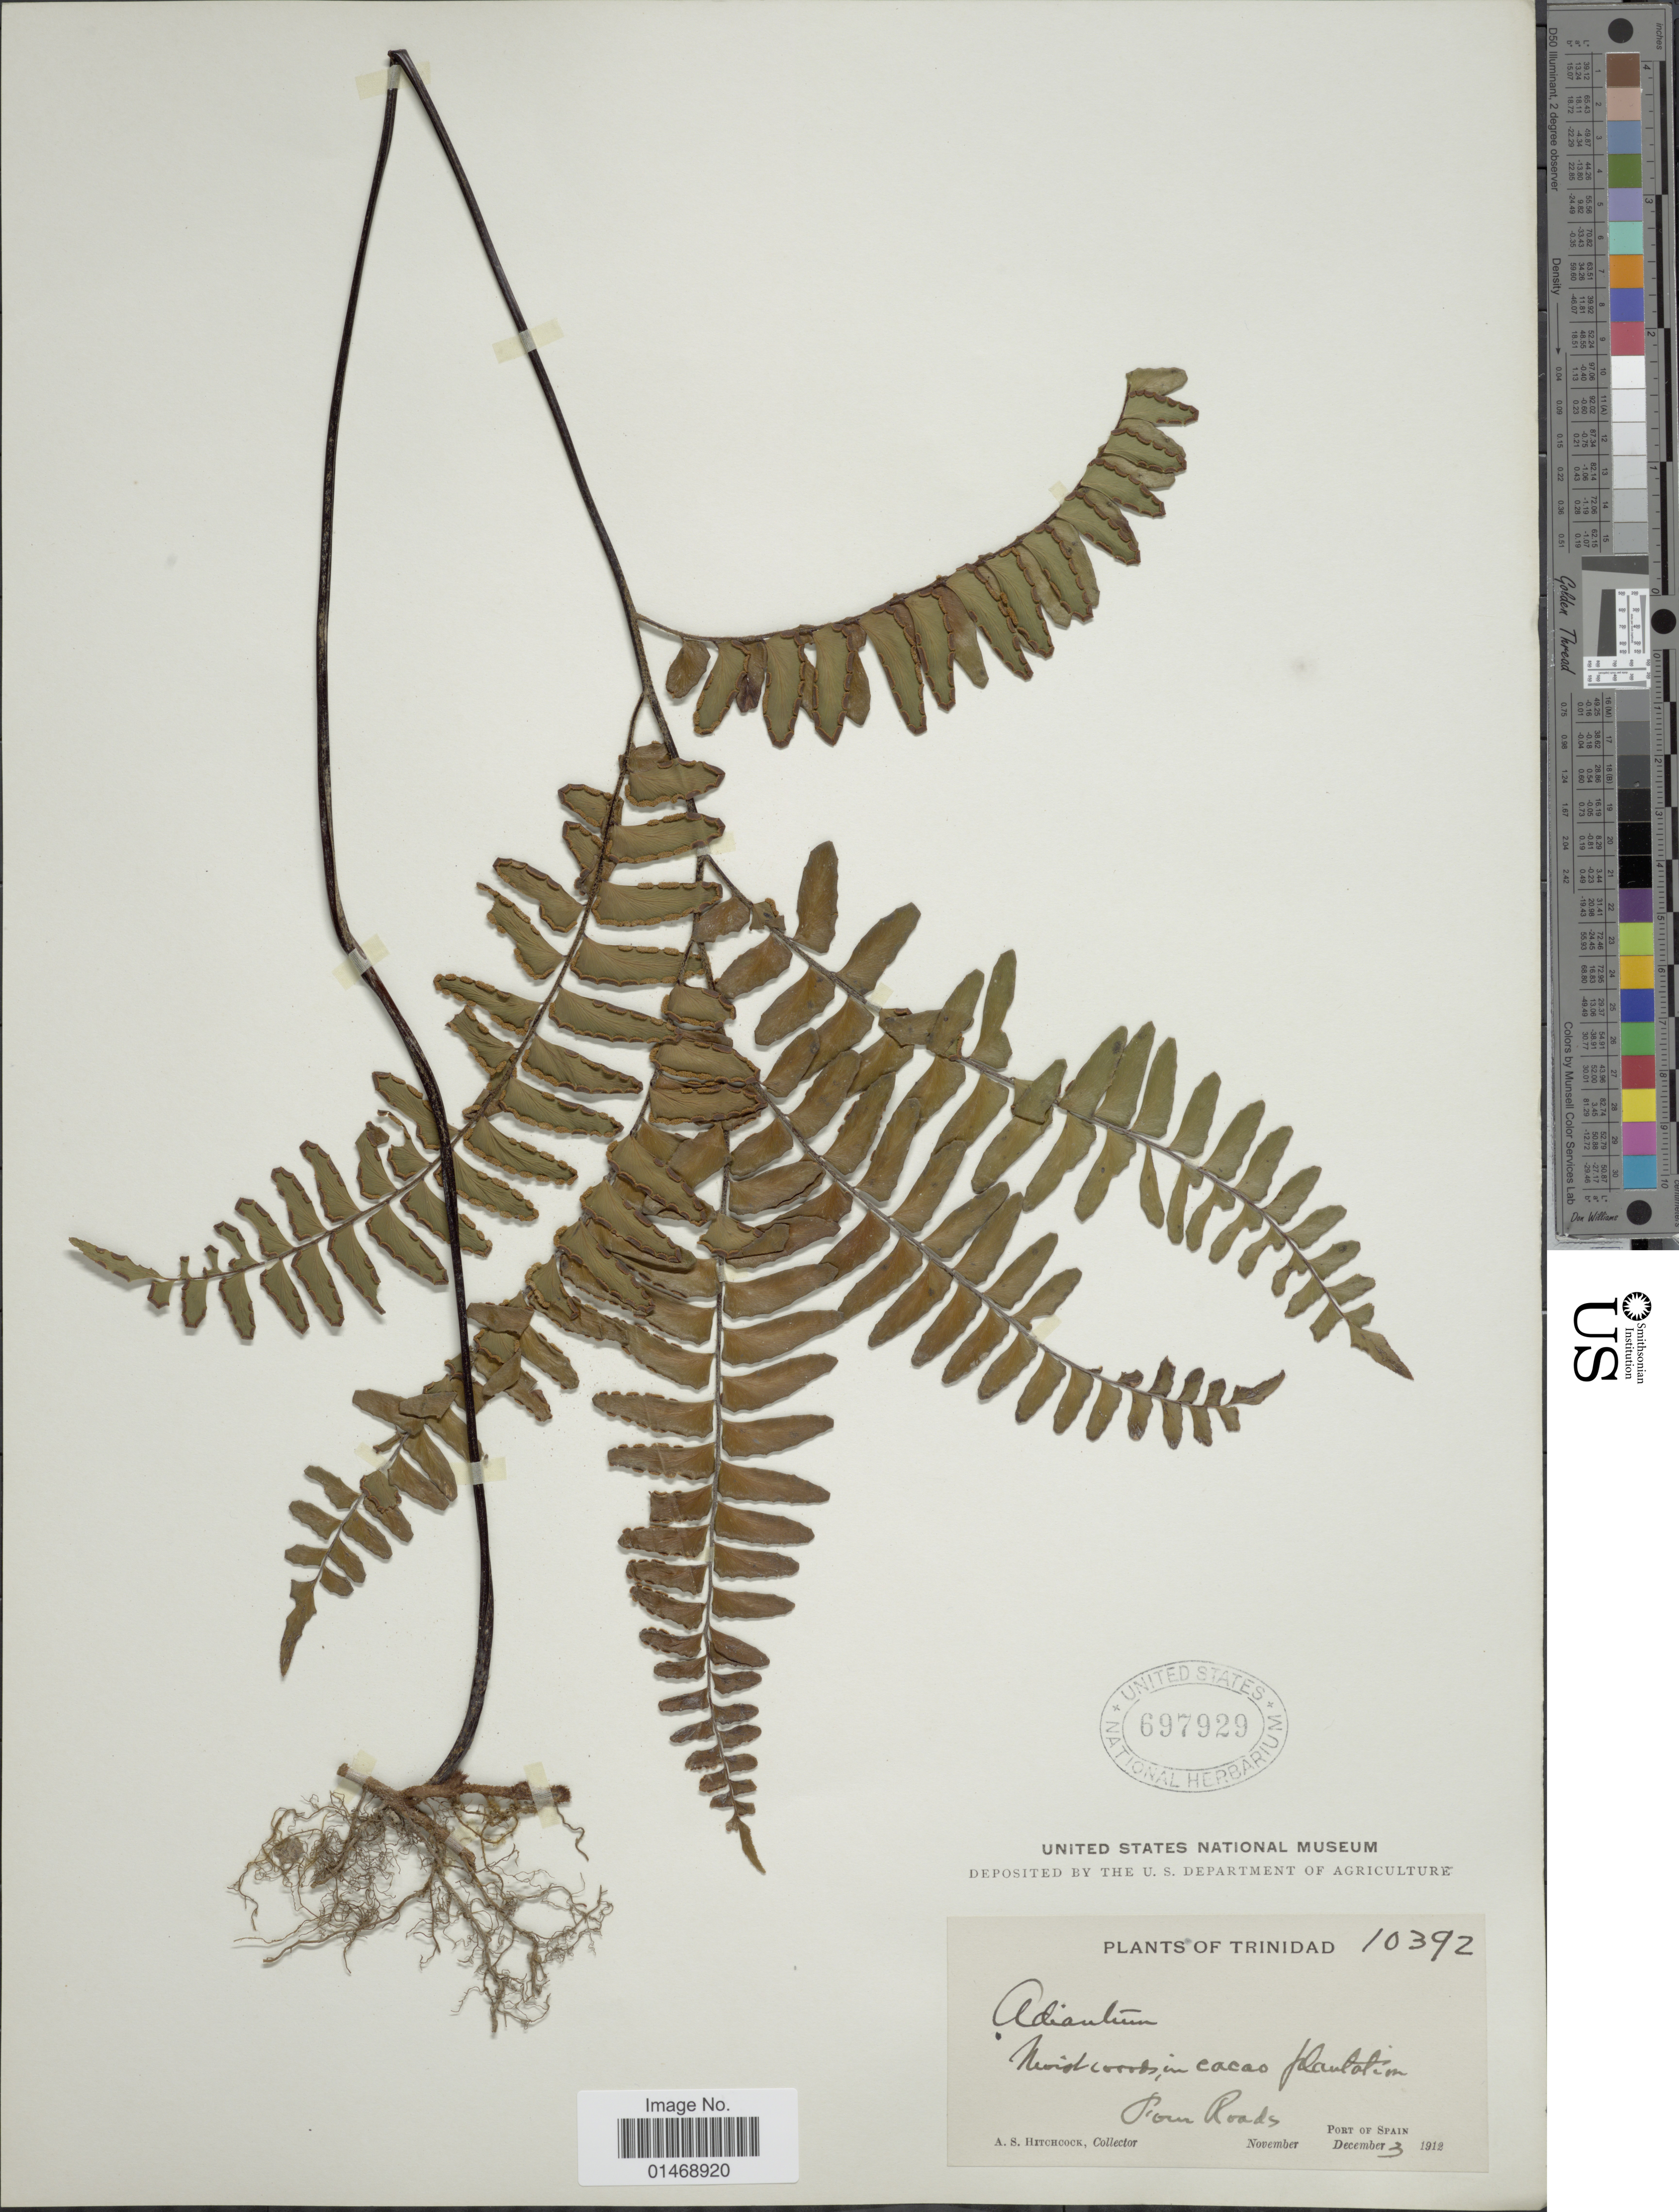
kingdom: Plantae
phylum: Tracheophyta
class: Polypodiopsida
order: Polypodiales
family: Pteridaceae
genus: Adiantum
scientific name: Adiantum latifolium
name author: Lam.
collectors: A. S. Hitchcock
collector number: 10392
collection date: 1912-12-03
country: Trinidad and Tobago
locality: Trinidad, Moist woods, in cacao plantation, Four Roads, Port of Spain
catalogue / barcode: US 697929